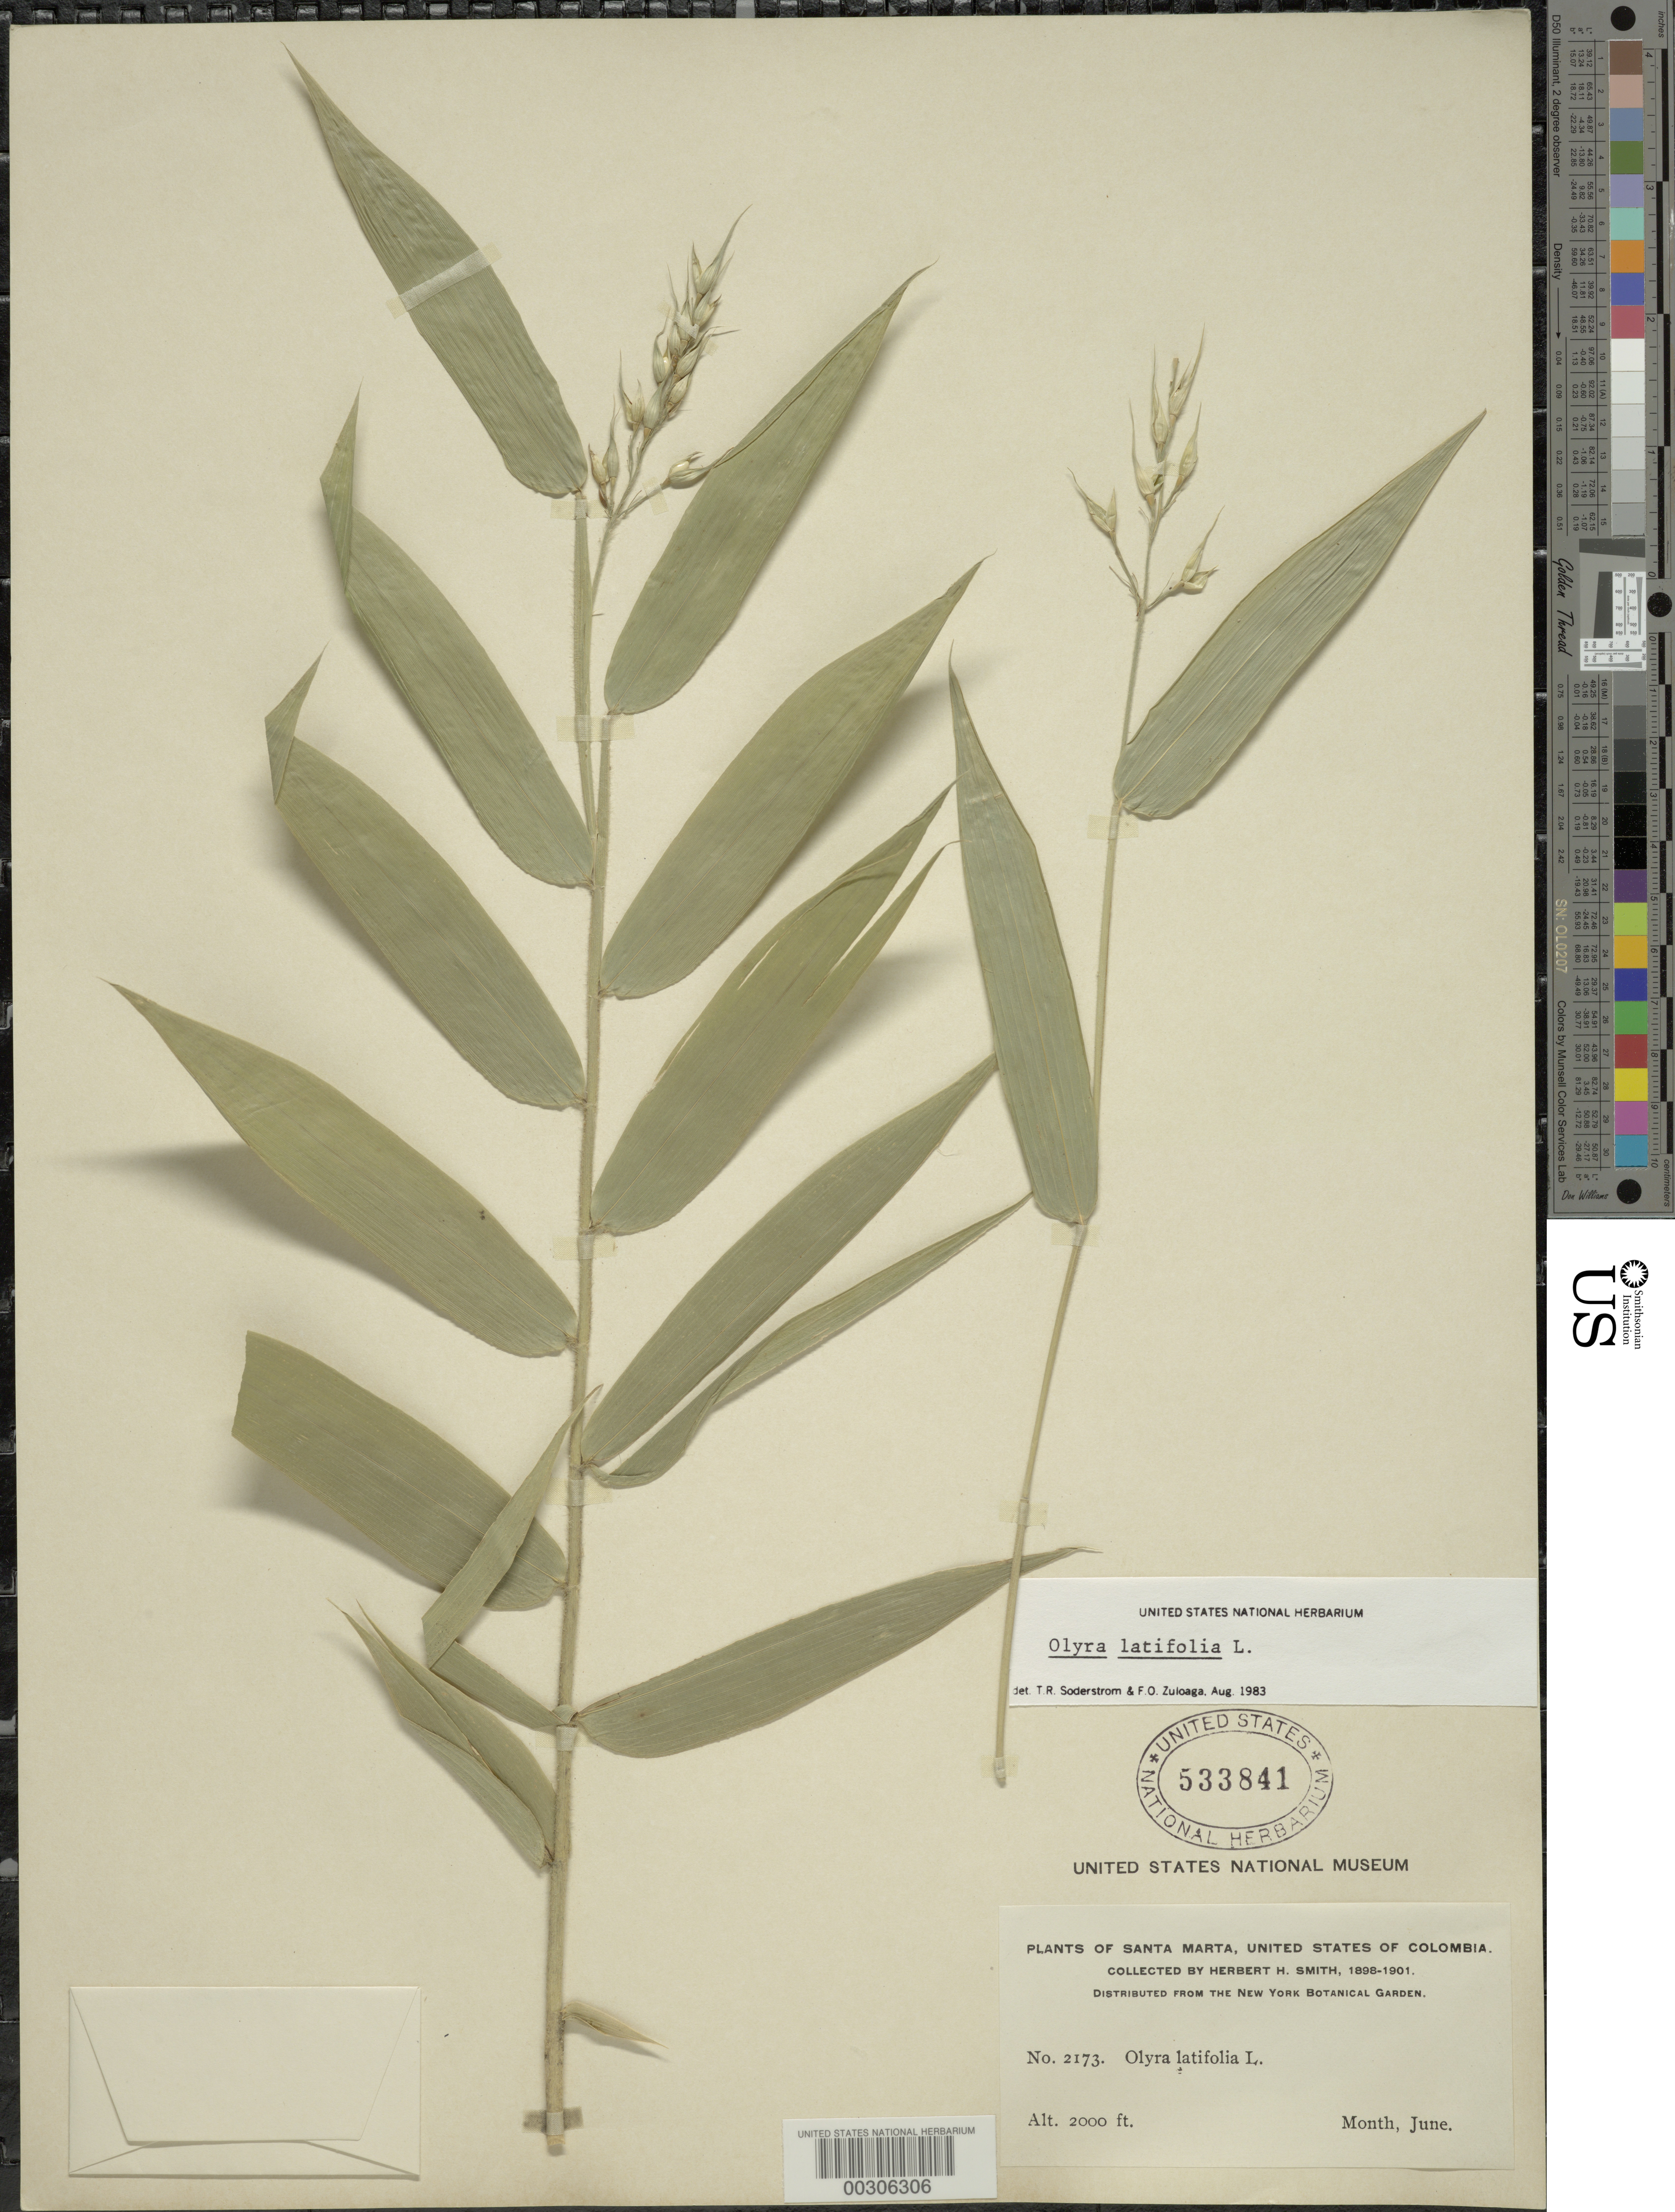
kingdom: Plantae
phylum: Tracheophyta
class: Liliopsida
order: Poales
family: Poaceae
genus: Olyra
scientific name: Olyra latifolia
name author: L.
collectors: Herbert H. Smith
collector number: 2173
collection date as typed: Jun 1898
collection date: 1898-06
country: Colombia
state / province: Magdalena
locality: Santa Marta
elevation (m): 610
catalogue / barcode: US 533841